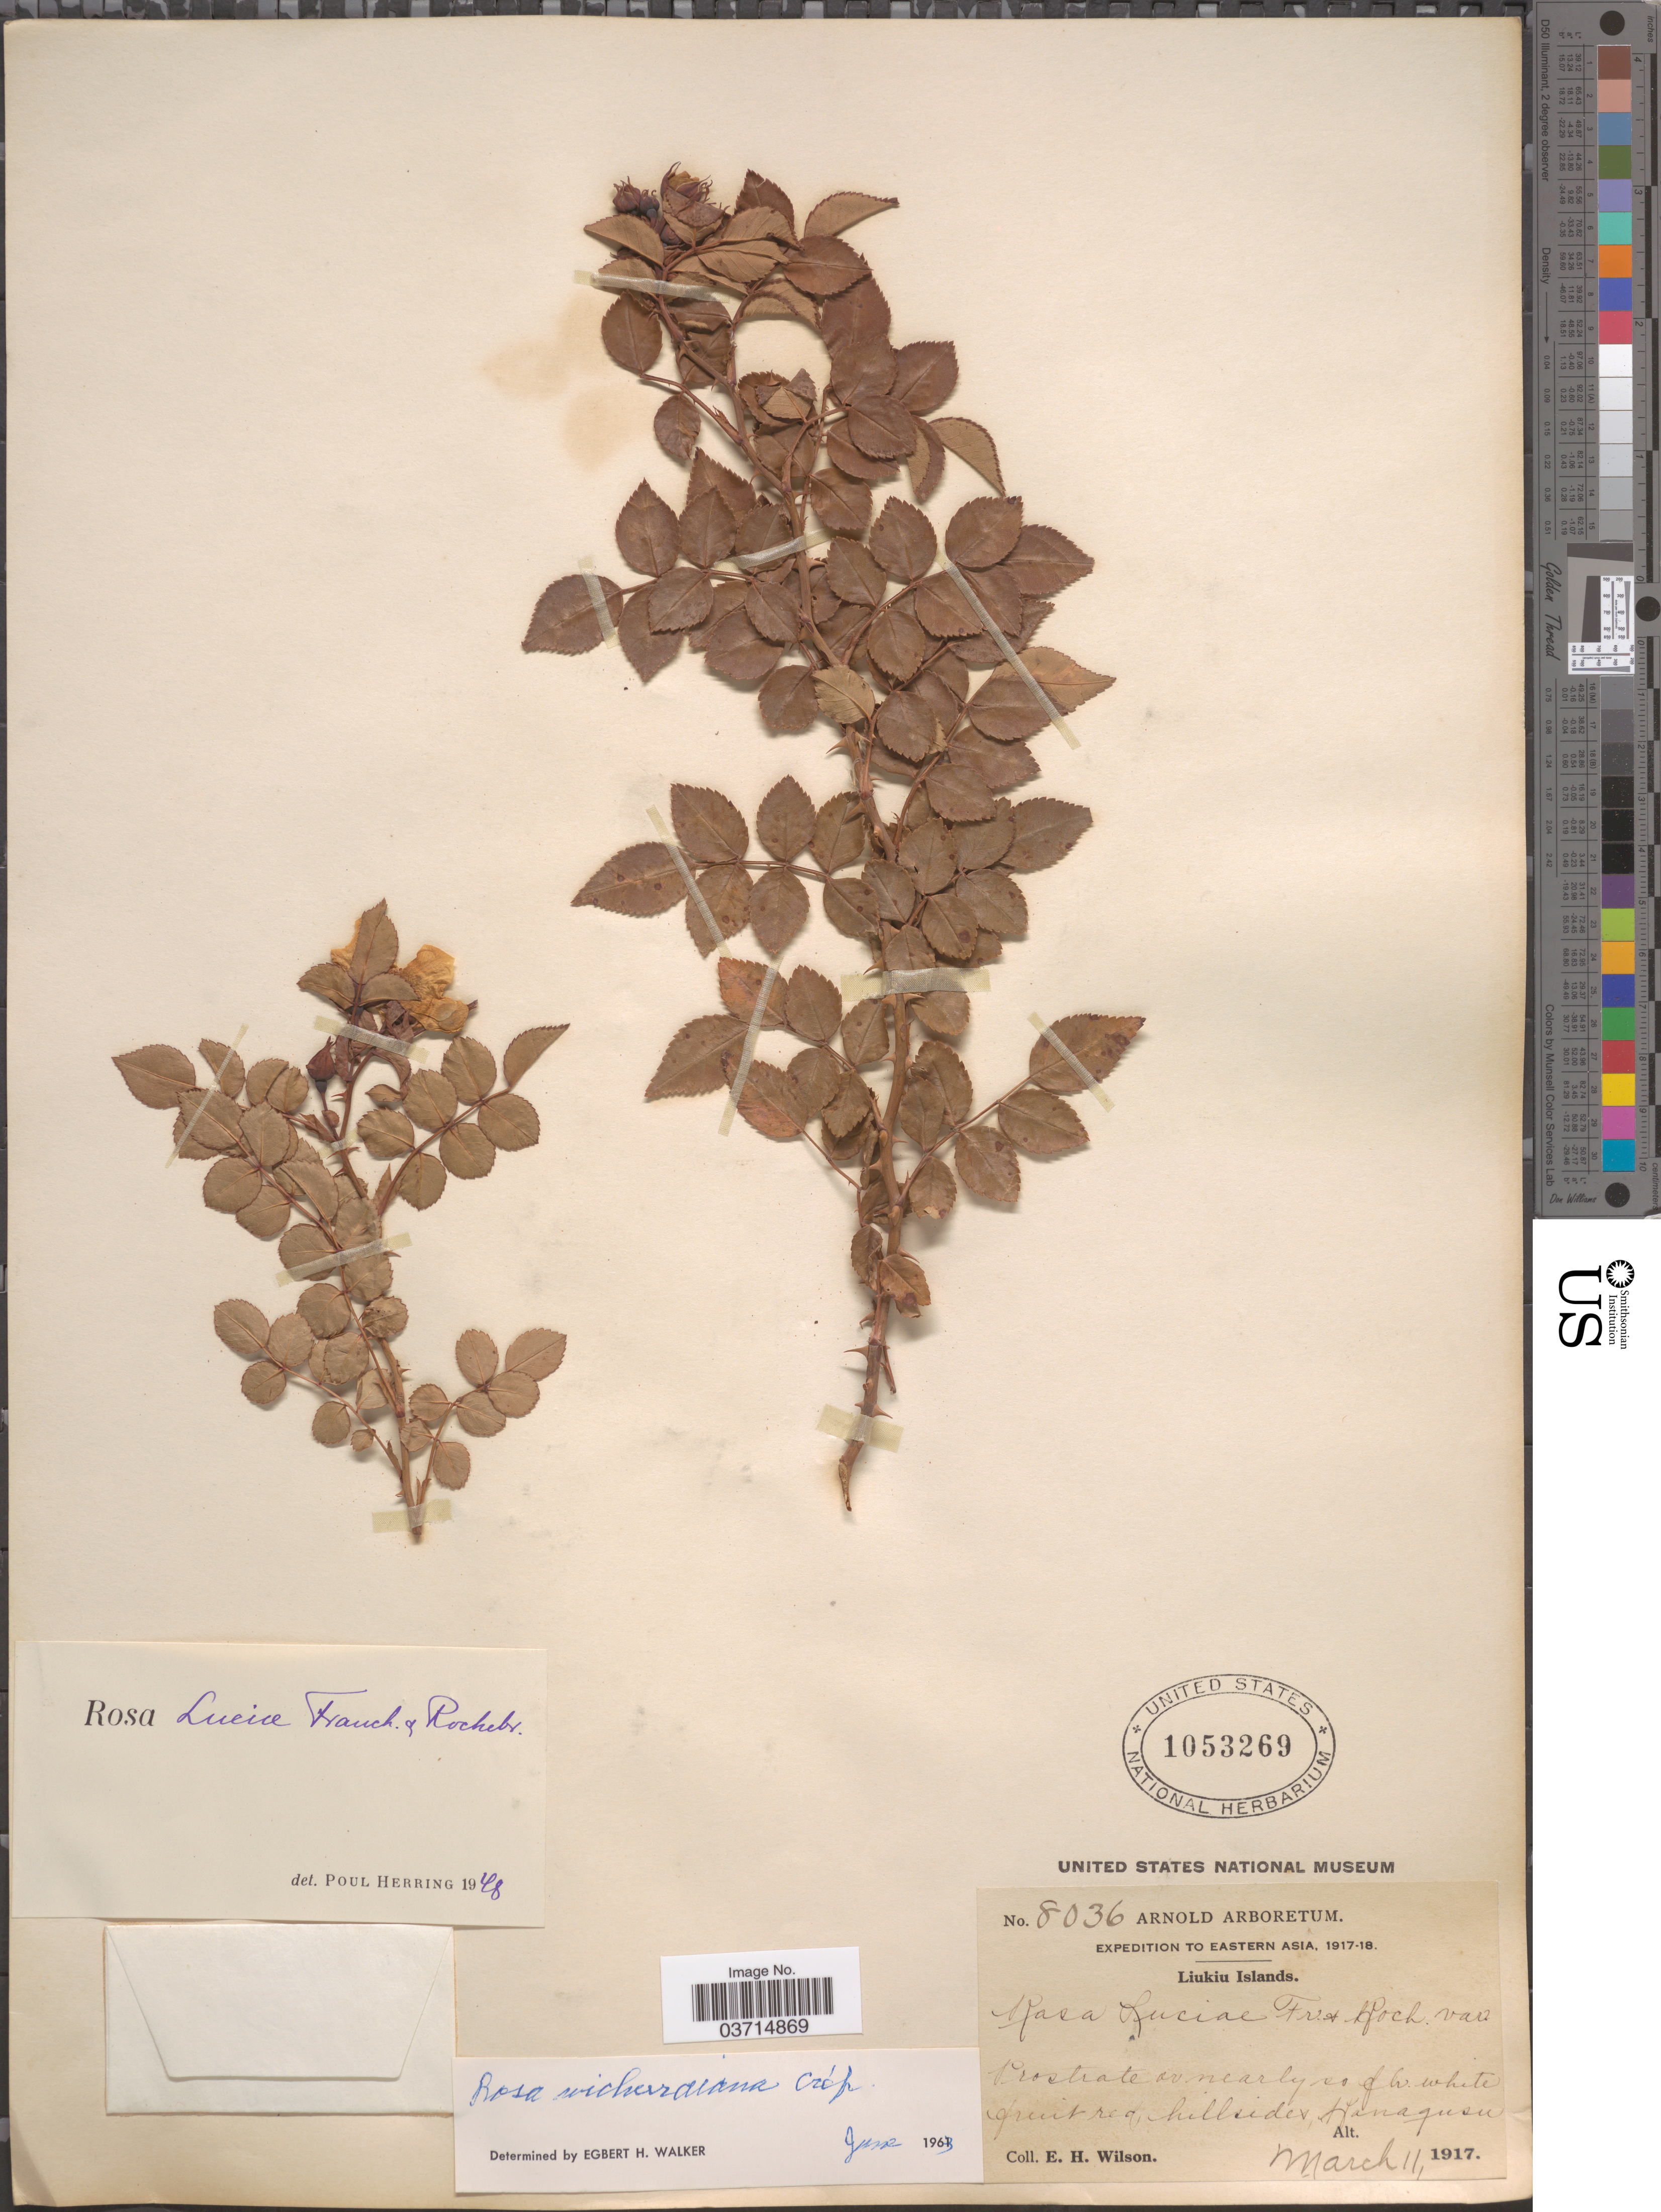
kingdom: Plantae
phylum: Tracheophyta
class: Magnoliopsida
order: Rosales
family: Rosaceae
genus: Rosa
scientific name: Rosa wichuraiana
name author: Crepin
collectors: E. Wilson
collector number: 8036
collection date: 1917-03-11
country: Japan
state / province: Okinawa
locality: Eastern Asia. Liukiu Islands. Hillsides, Hanagusu.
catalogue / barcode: US 1053269